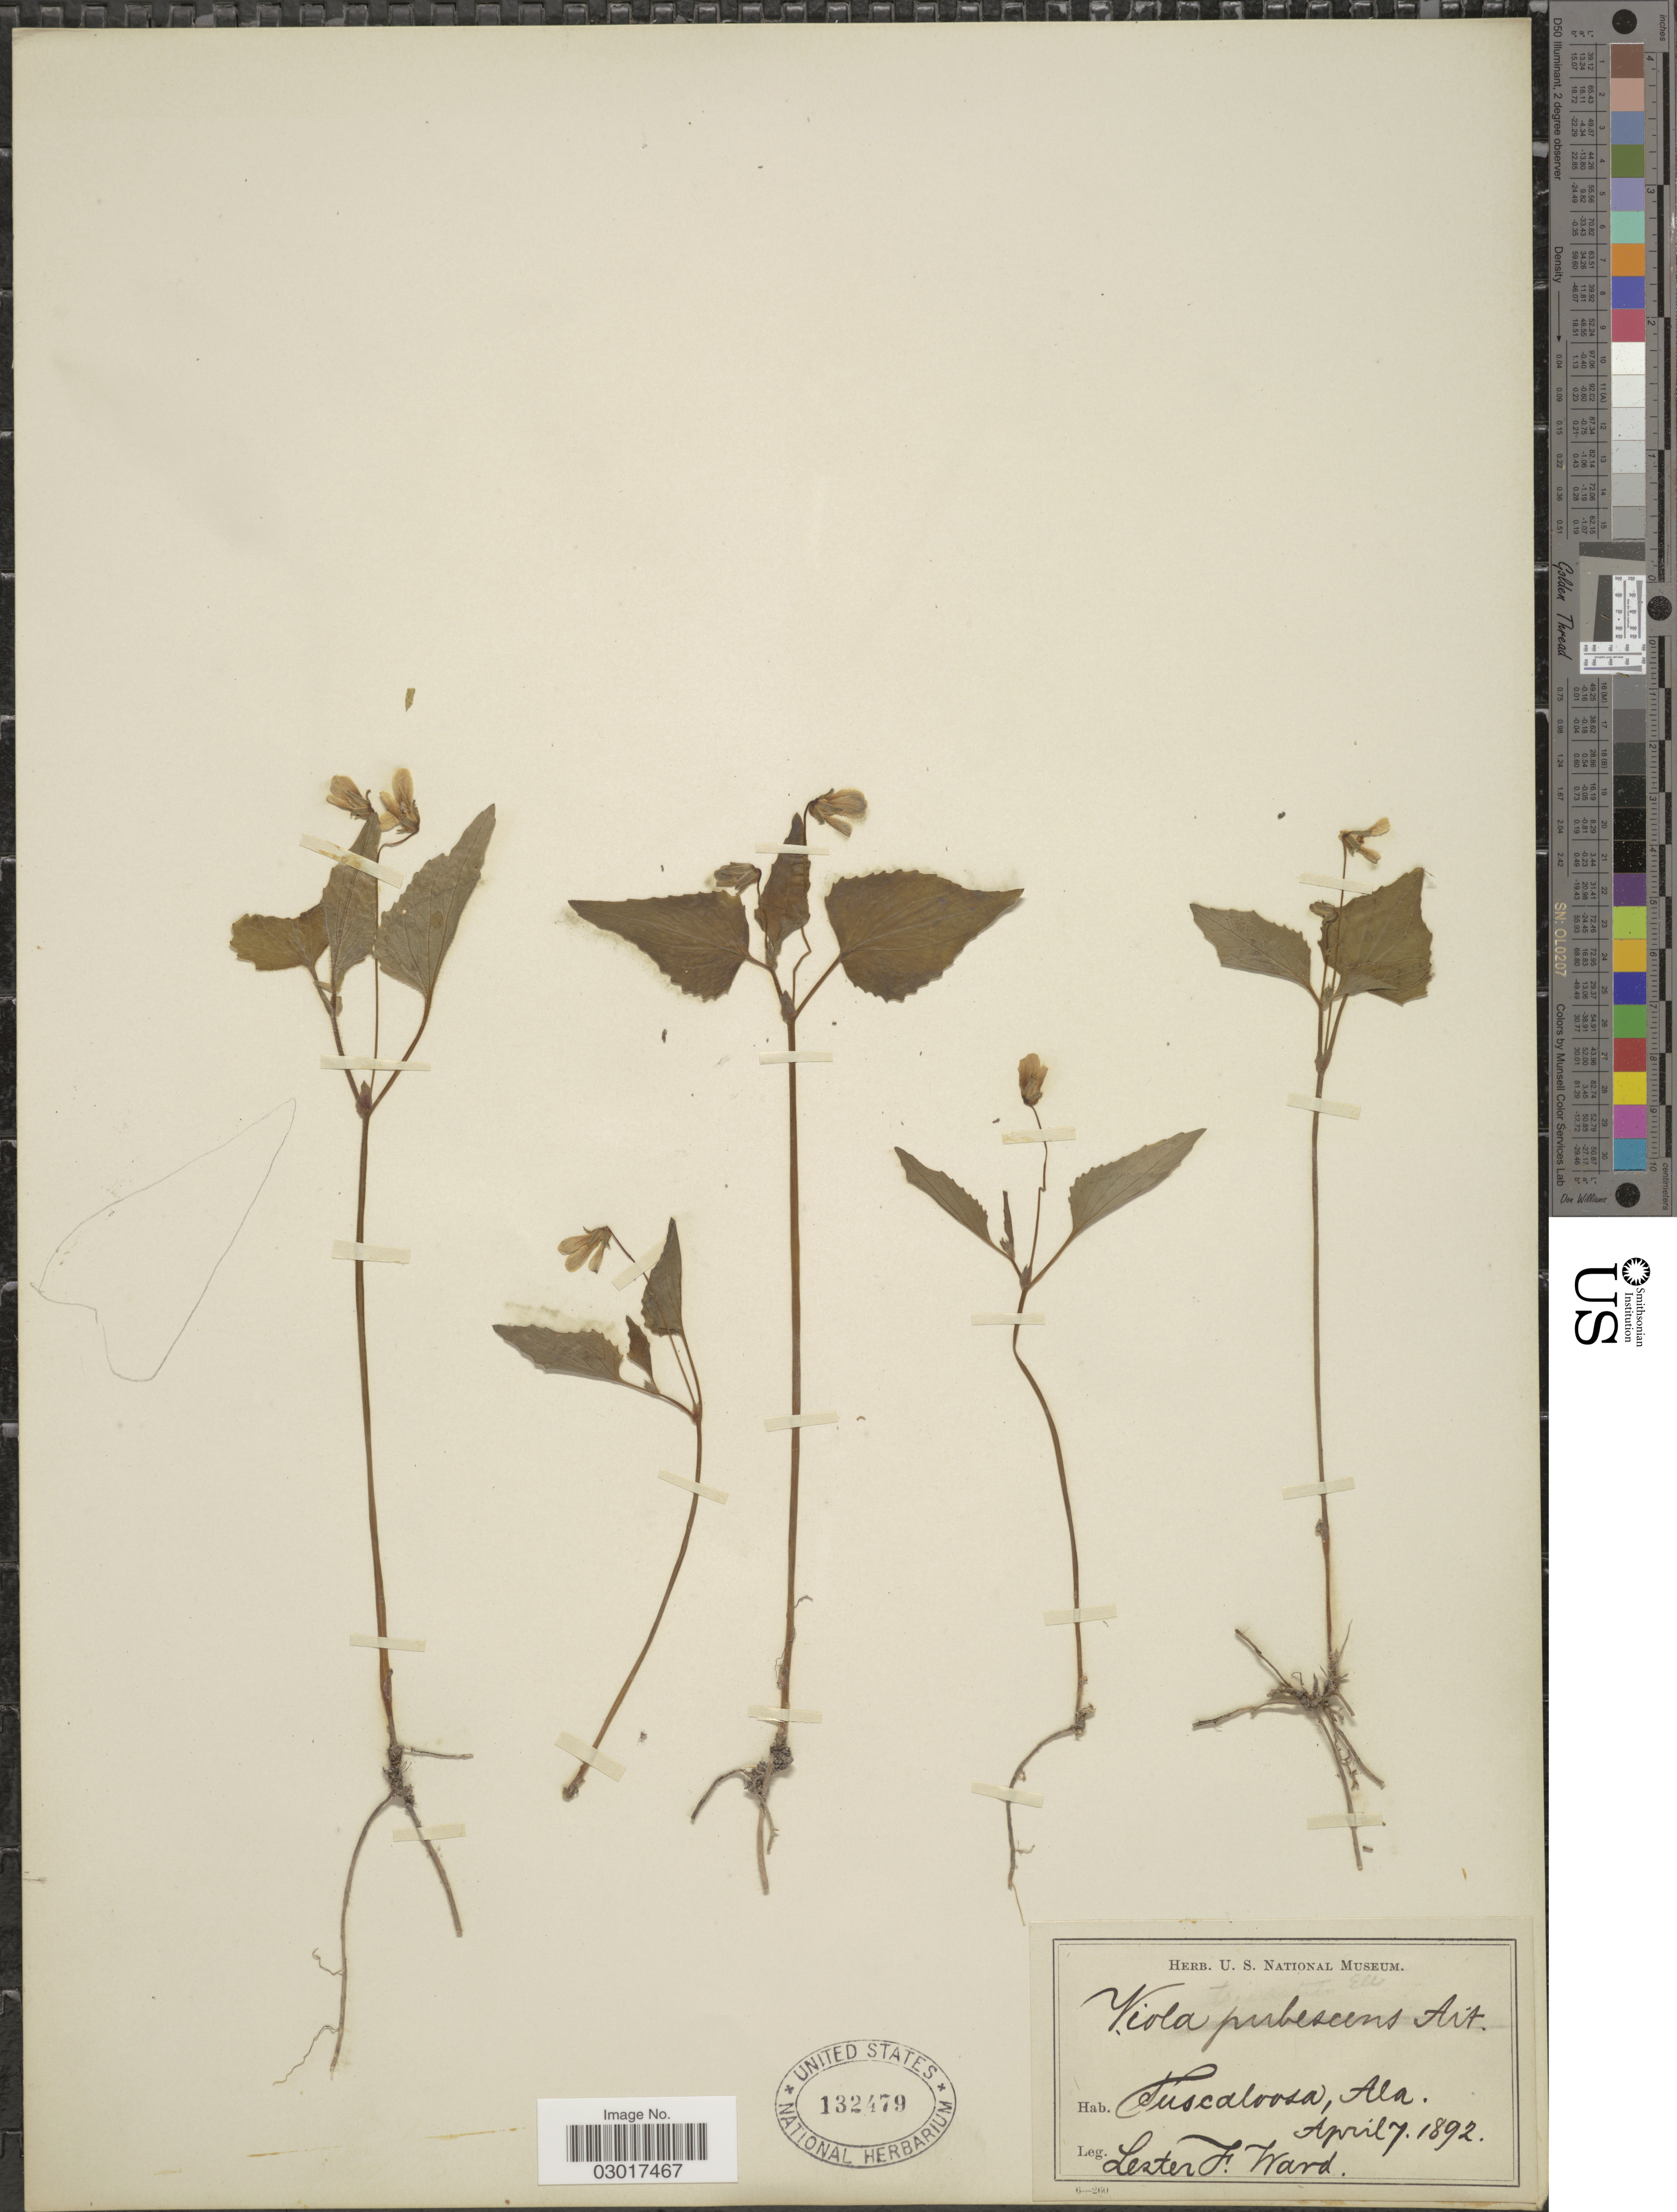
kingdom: Plantae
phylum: Tracheophyta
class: Magnoliopsida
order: Malpighiales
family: Violaceae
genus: Viola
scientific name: Viola tripartita var. glaberrima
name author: (Ging.) R.M. Harper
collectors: L. F. Ward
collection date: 1892-04-07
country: United States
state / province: Alabama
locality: Tuscaloosa.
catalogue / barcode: US 132479